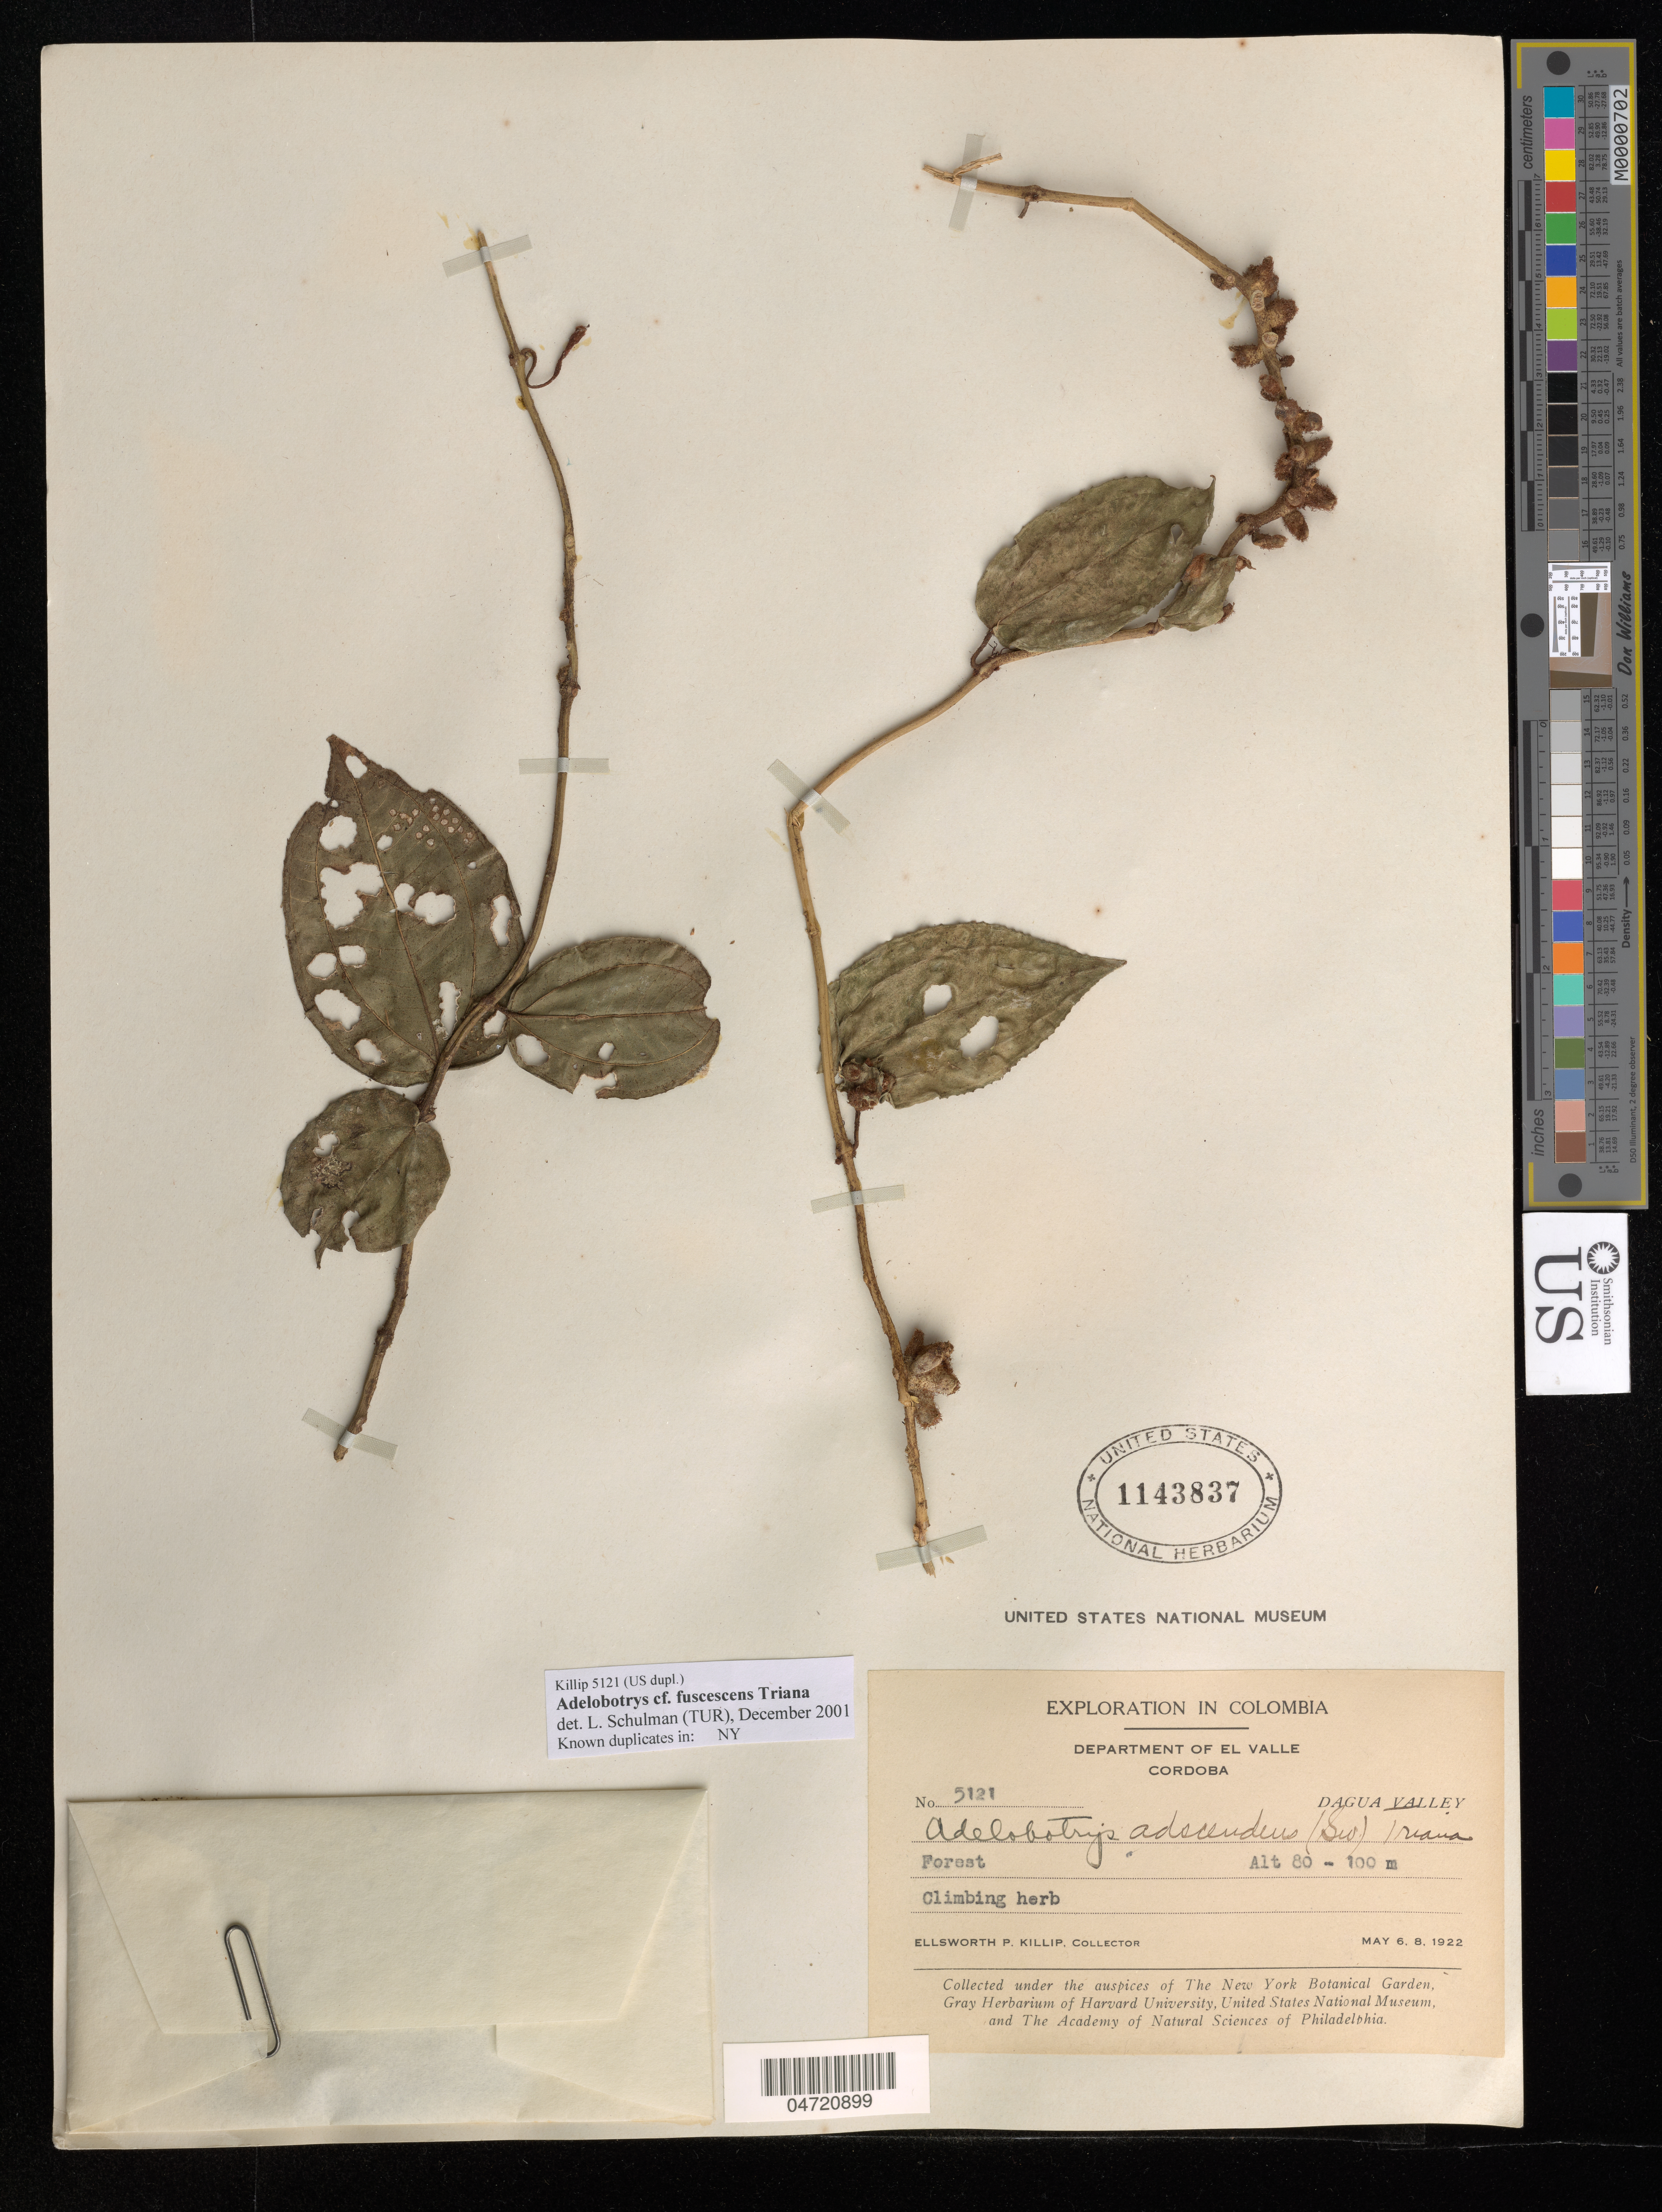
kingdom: Plantae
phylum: Tracheophyta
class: Magnoliopsida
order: Myrtales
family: Melastomataceae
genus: Adelobotrys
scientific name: Adelobotrys fuscescens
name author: Triana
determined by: Schulman, Leif, (TUR), University of Turku (FINLAND)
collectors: E. P. Killip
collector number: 5121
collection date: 1922-05-06/1922-05-08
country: Colombia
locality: Department of EL Valle, Cordoba, Dagua Valley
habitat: Forest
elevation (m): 80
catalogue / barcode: US 1143837